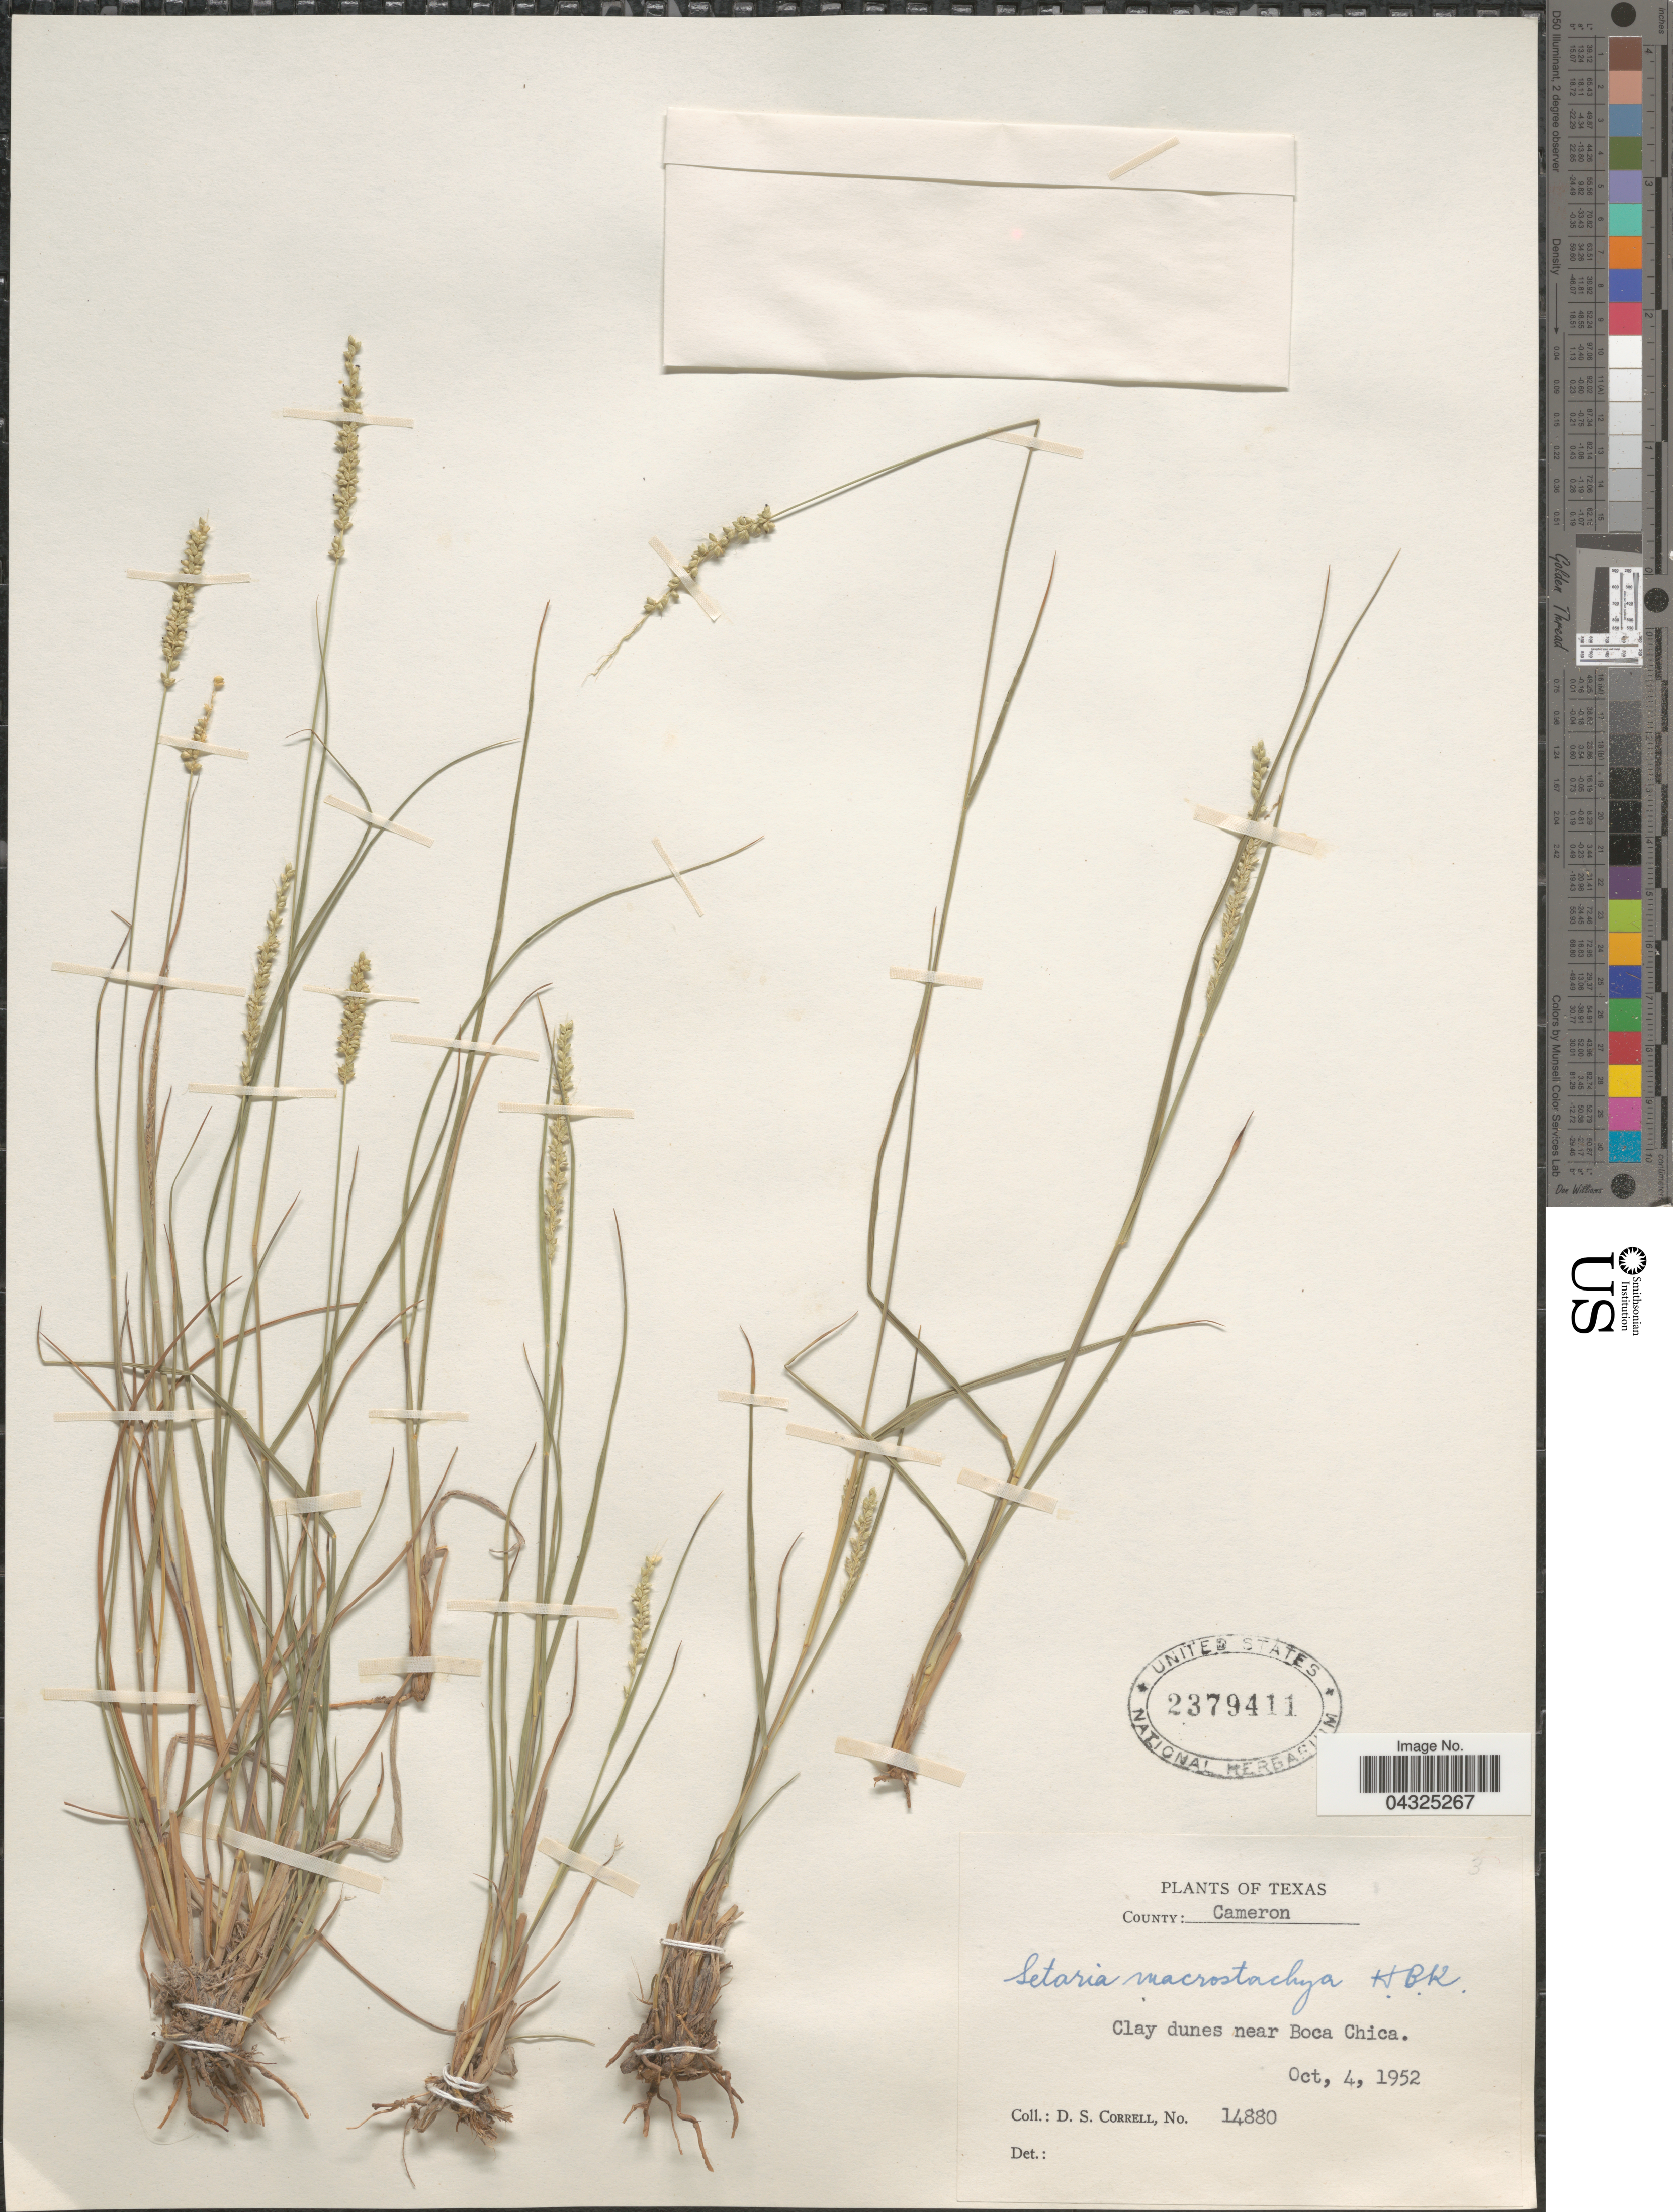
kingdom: Plantae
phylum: Tracheophyta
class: Liliopsida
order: Poales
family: Poaceae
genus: Setaria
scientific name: Setaria macrostachya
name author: Kunth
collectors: D. S. Correll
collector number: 14880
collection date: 1952-10-04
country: United States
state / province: Texas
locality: County: Cameron. Clay dunes near Boca Chica.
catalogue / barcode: US 2379411